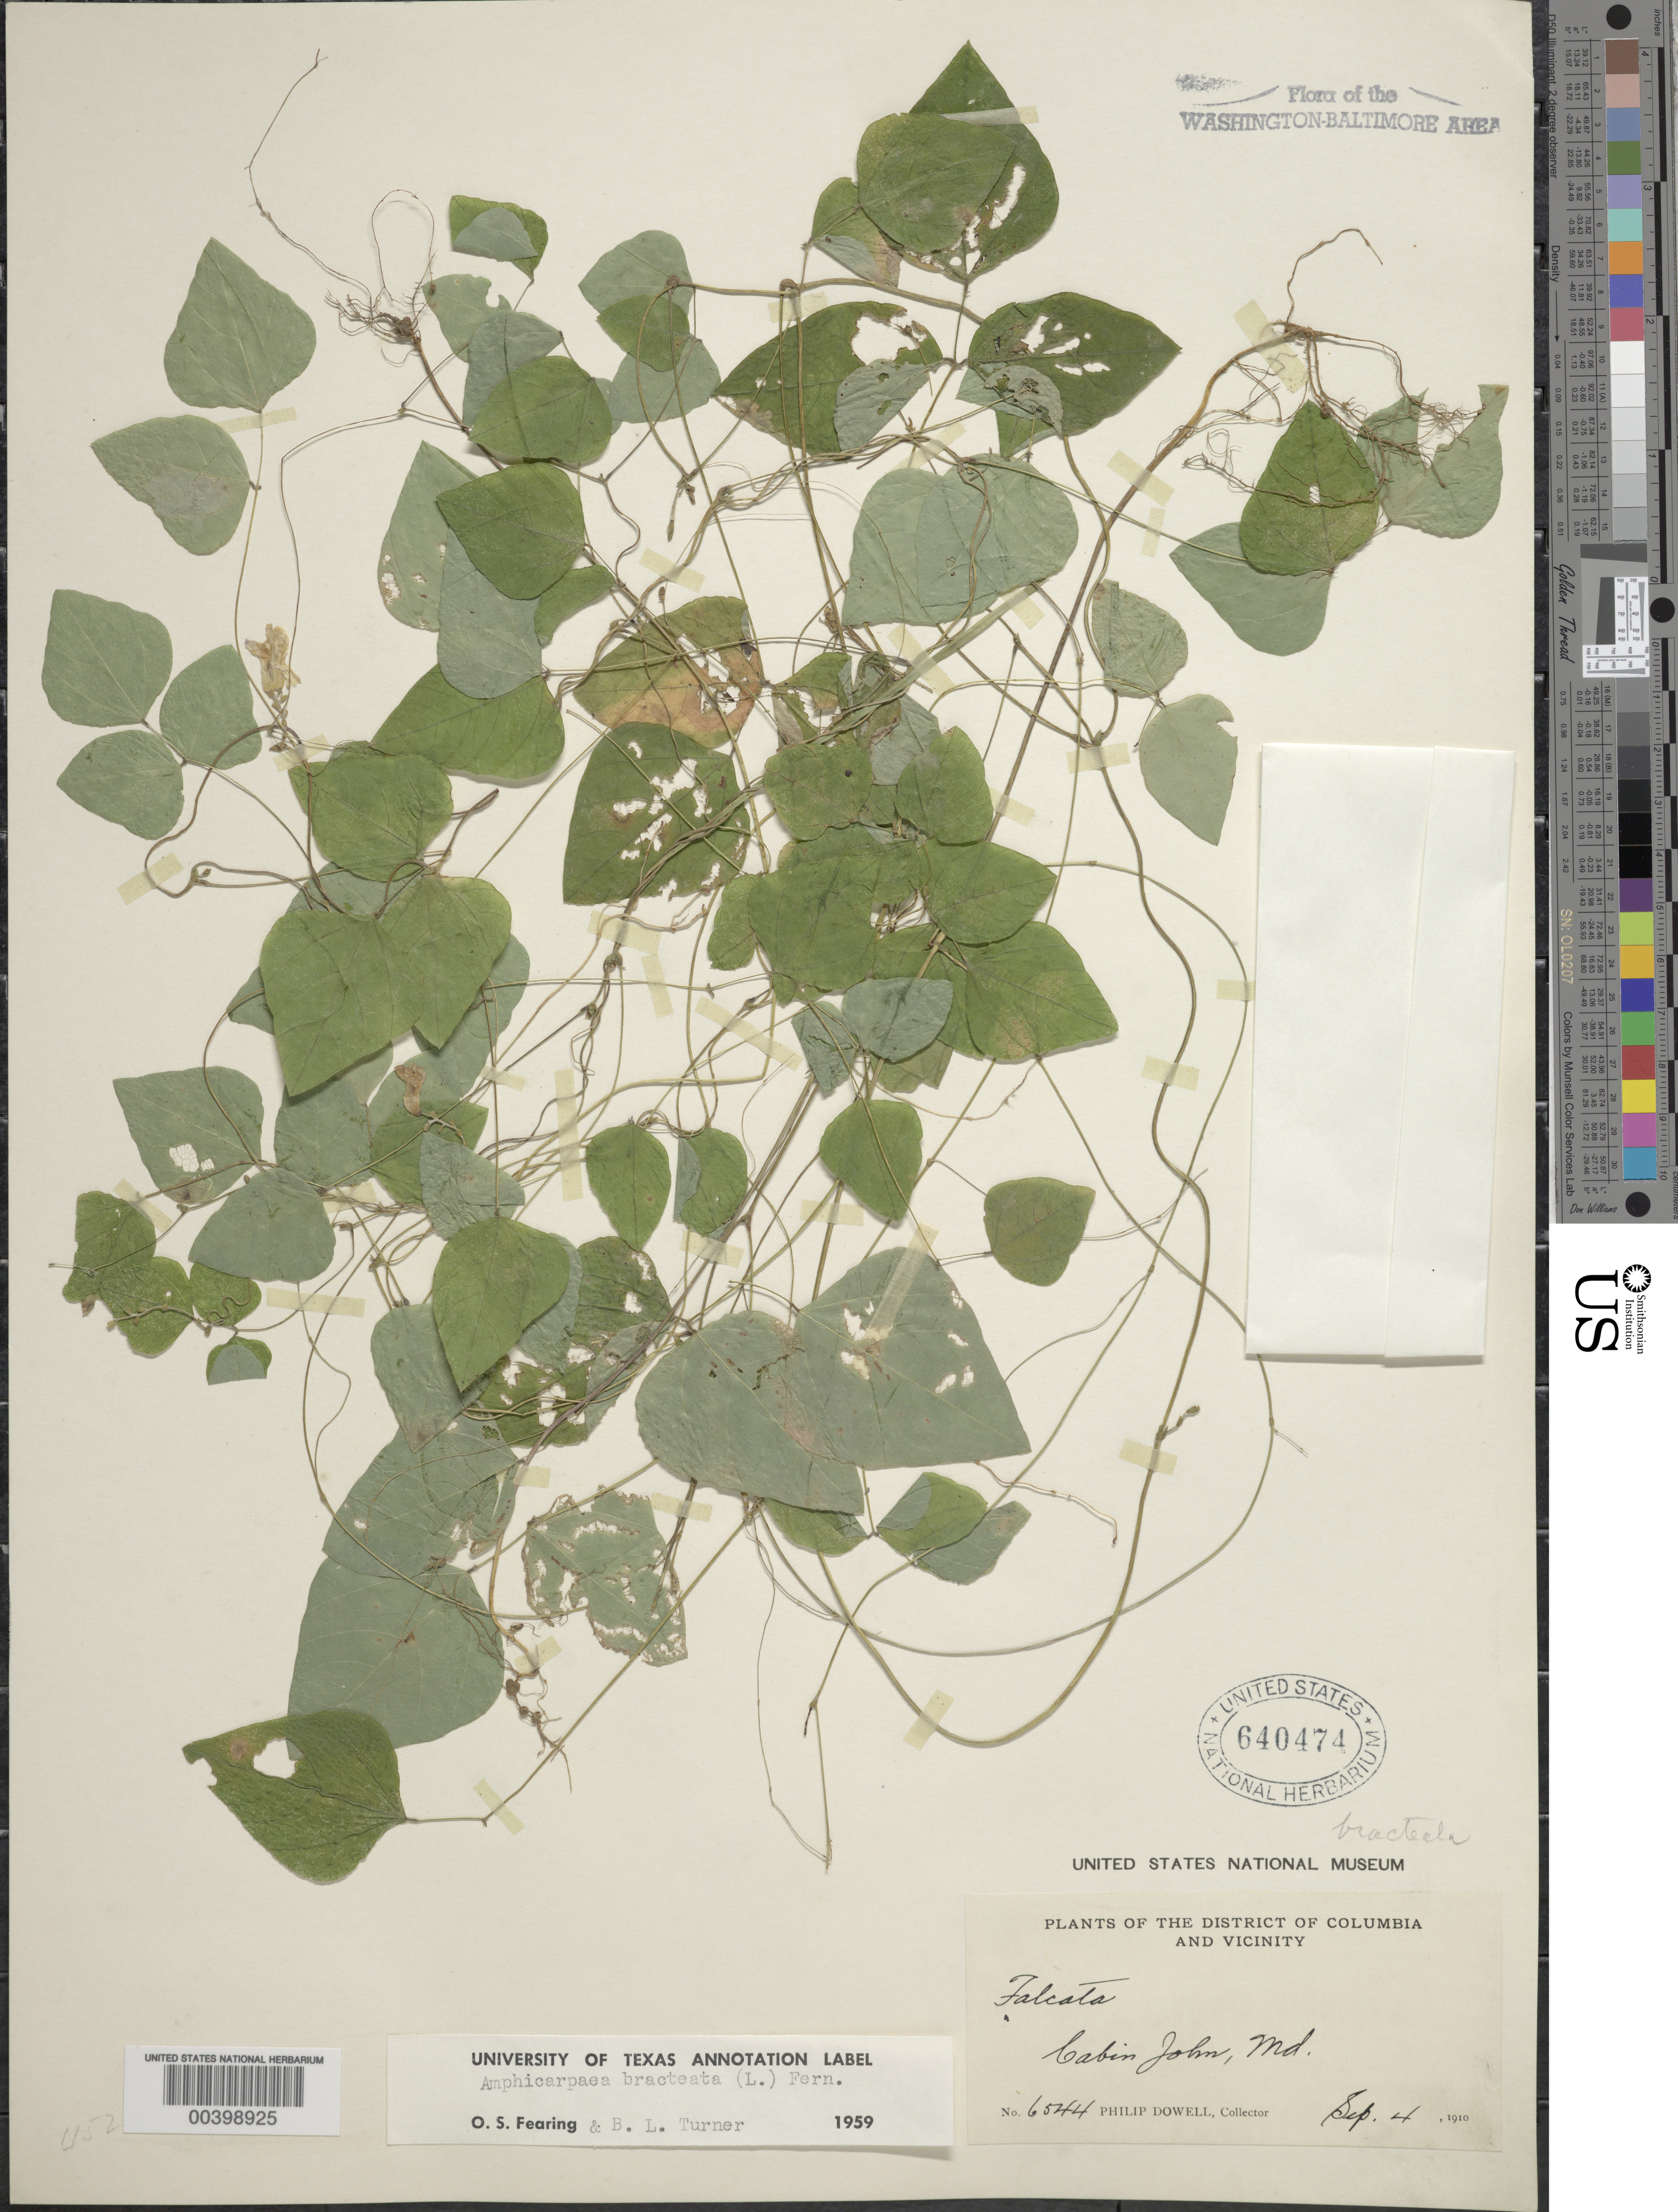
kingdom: Plantae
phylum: Tracheophyta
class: Magnoliopsida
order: Fabales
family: Fabaceae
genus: Amphicarpaea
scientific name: Amphicarpaea bracteata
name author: (L.) Fernald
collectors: P. Dowell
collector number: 6544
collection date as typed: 04 Sep 1910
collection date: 1910-09-04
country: United States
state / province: Maryland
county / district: Montgomery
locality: Cabin John C. & O. Canal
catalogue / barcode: US 640474